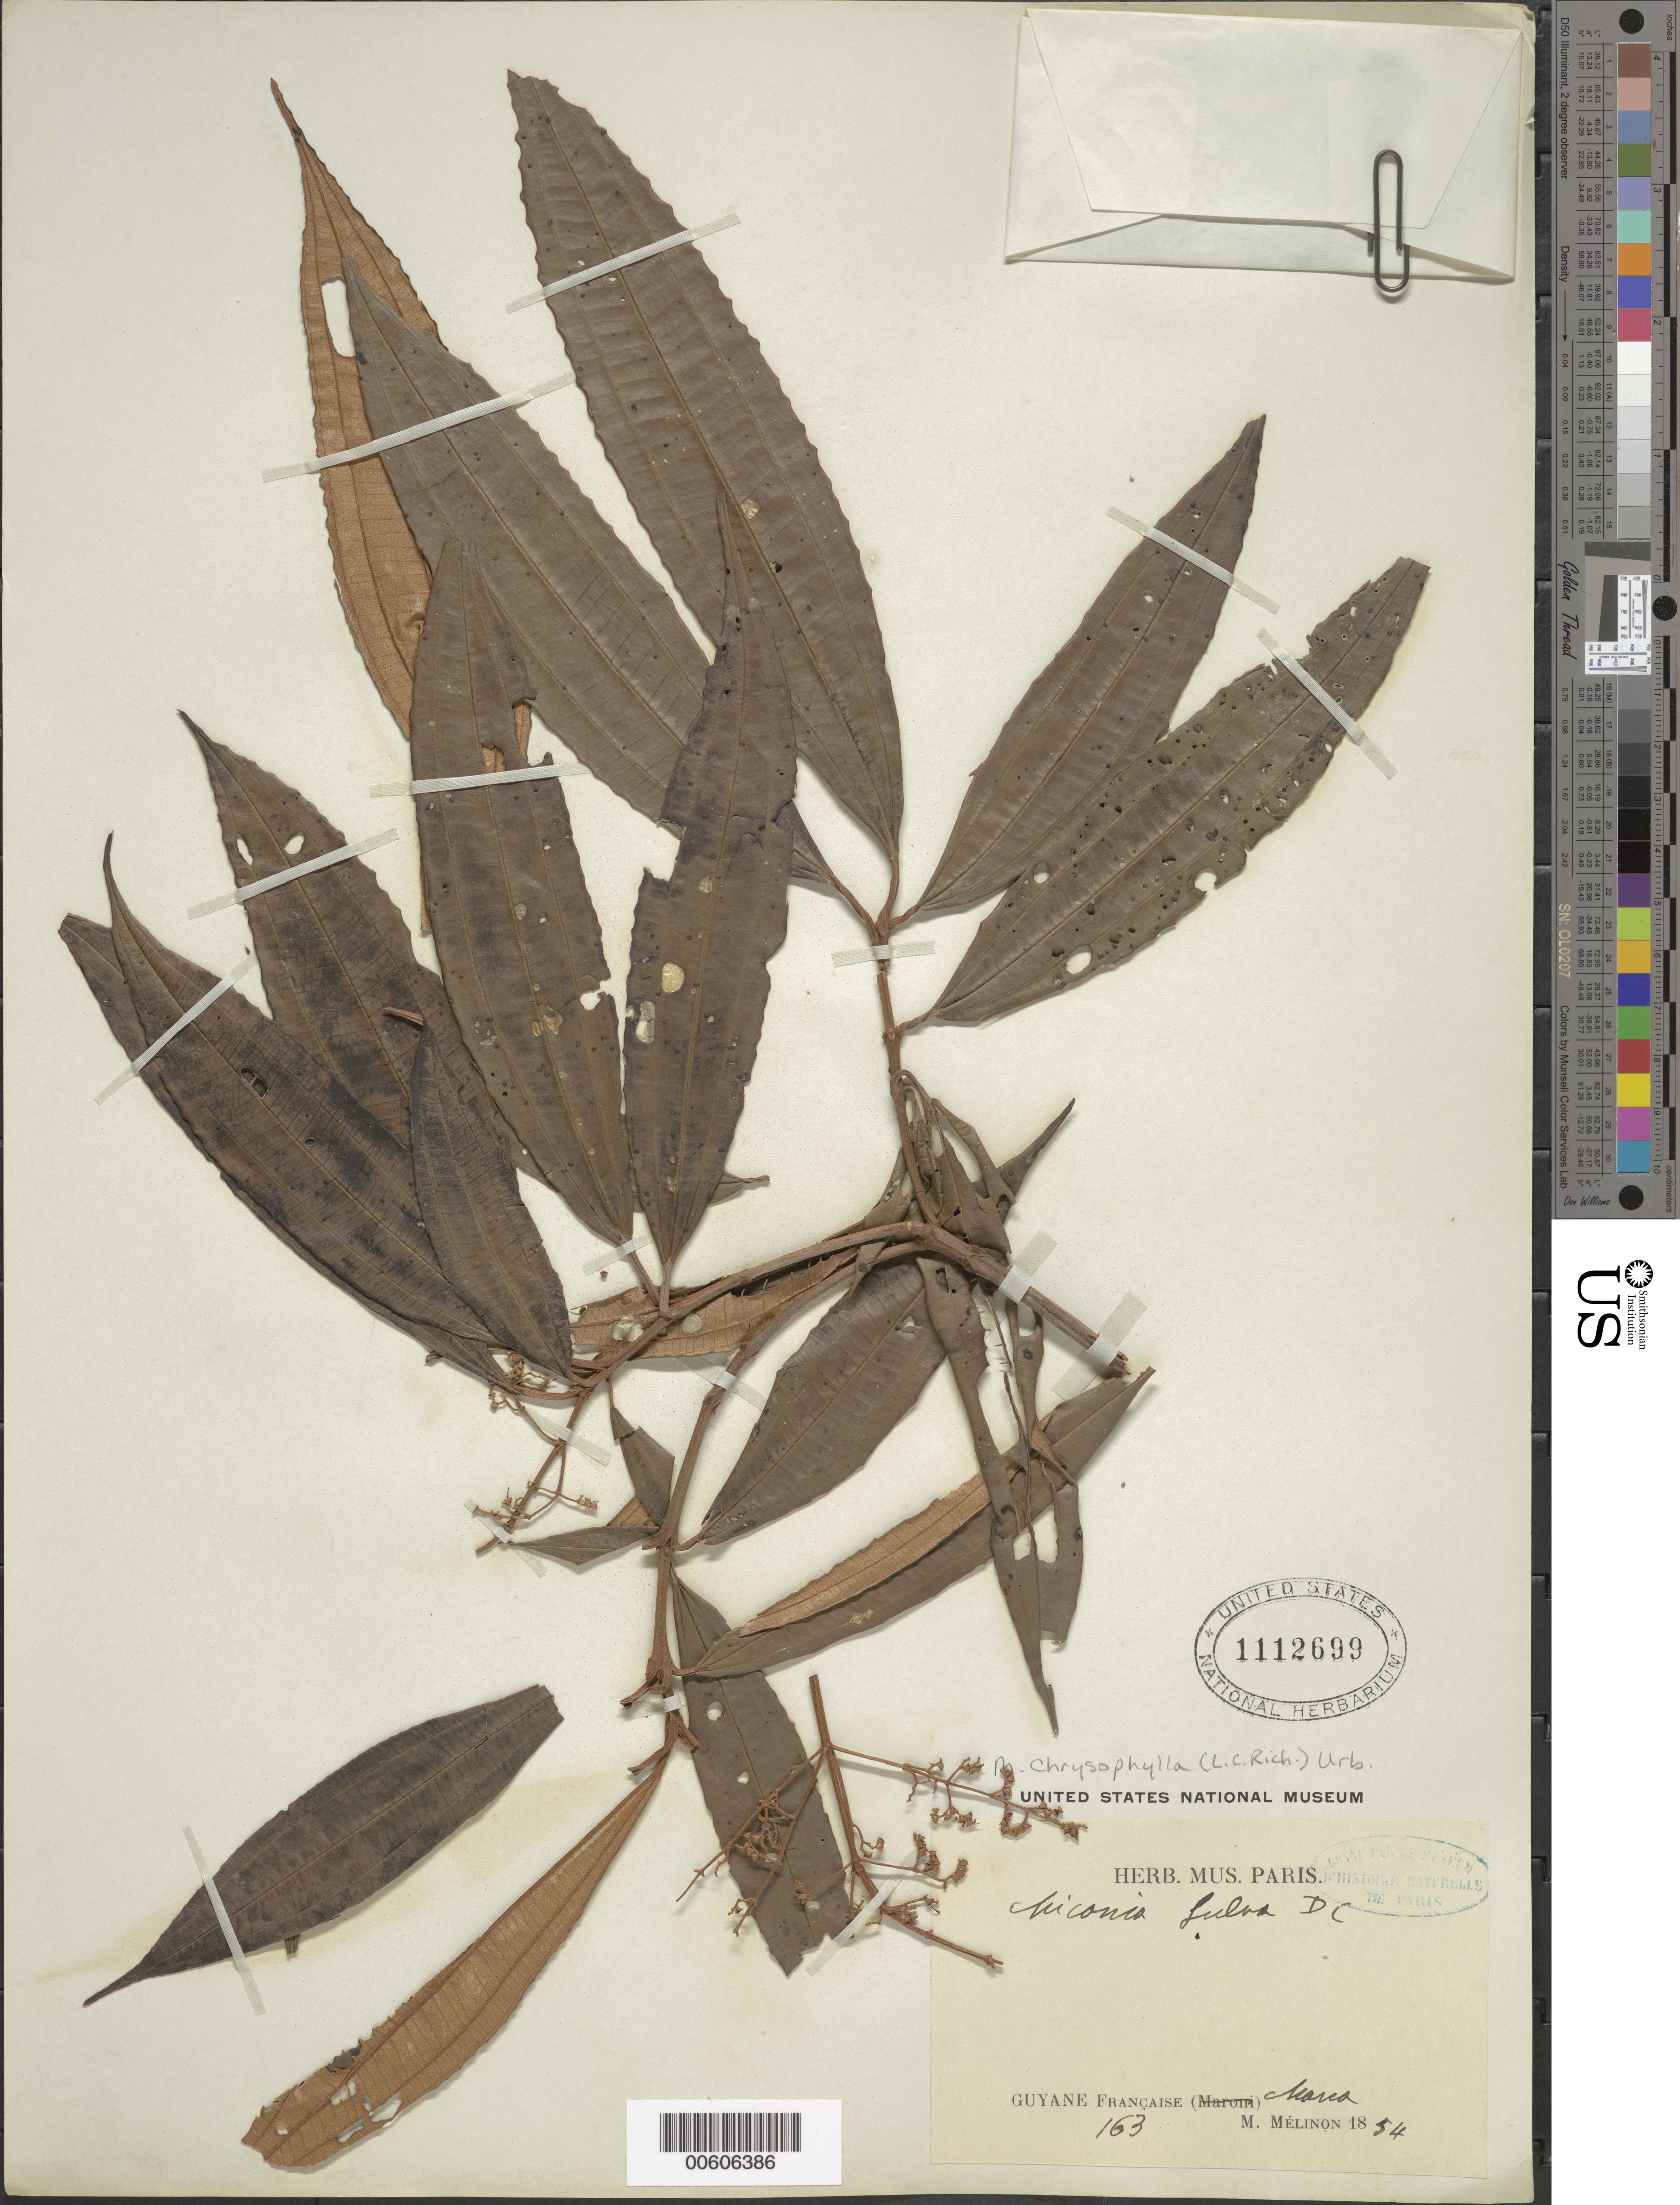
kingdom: Plantae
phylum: Tracheophyta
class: Magnoliopsida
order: Myrtales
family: Melastomataceae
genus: Miconia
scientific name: Miconia chrysophylla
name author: (Rich.) Urb.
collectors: E. Mélinon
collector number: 163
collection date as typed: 1854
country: French Guiana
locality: Mana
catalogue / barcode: US 1112699